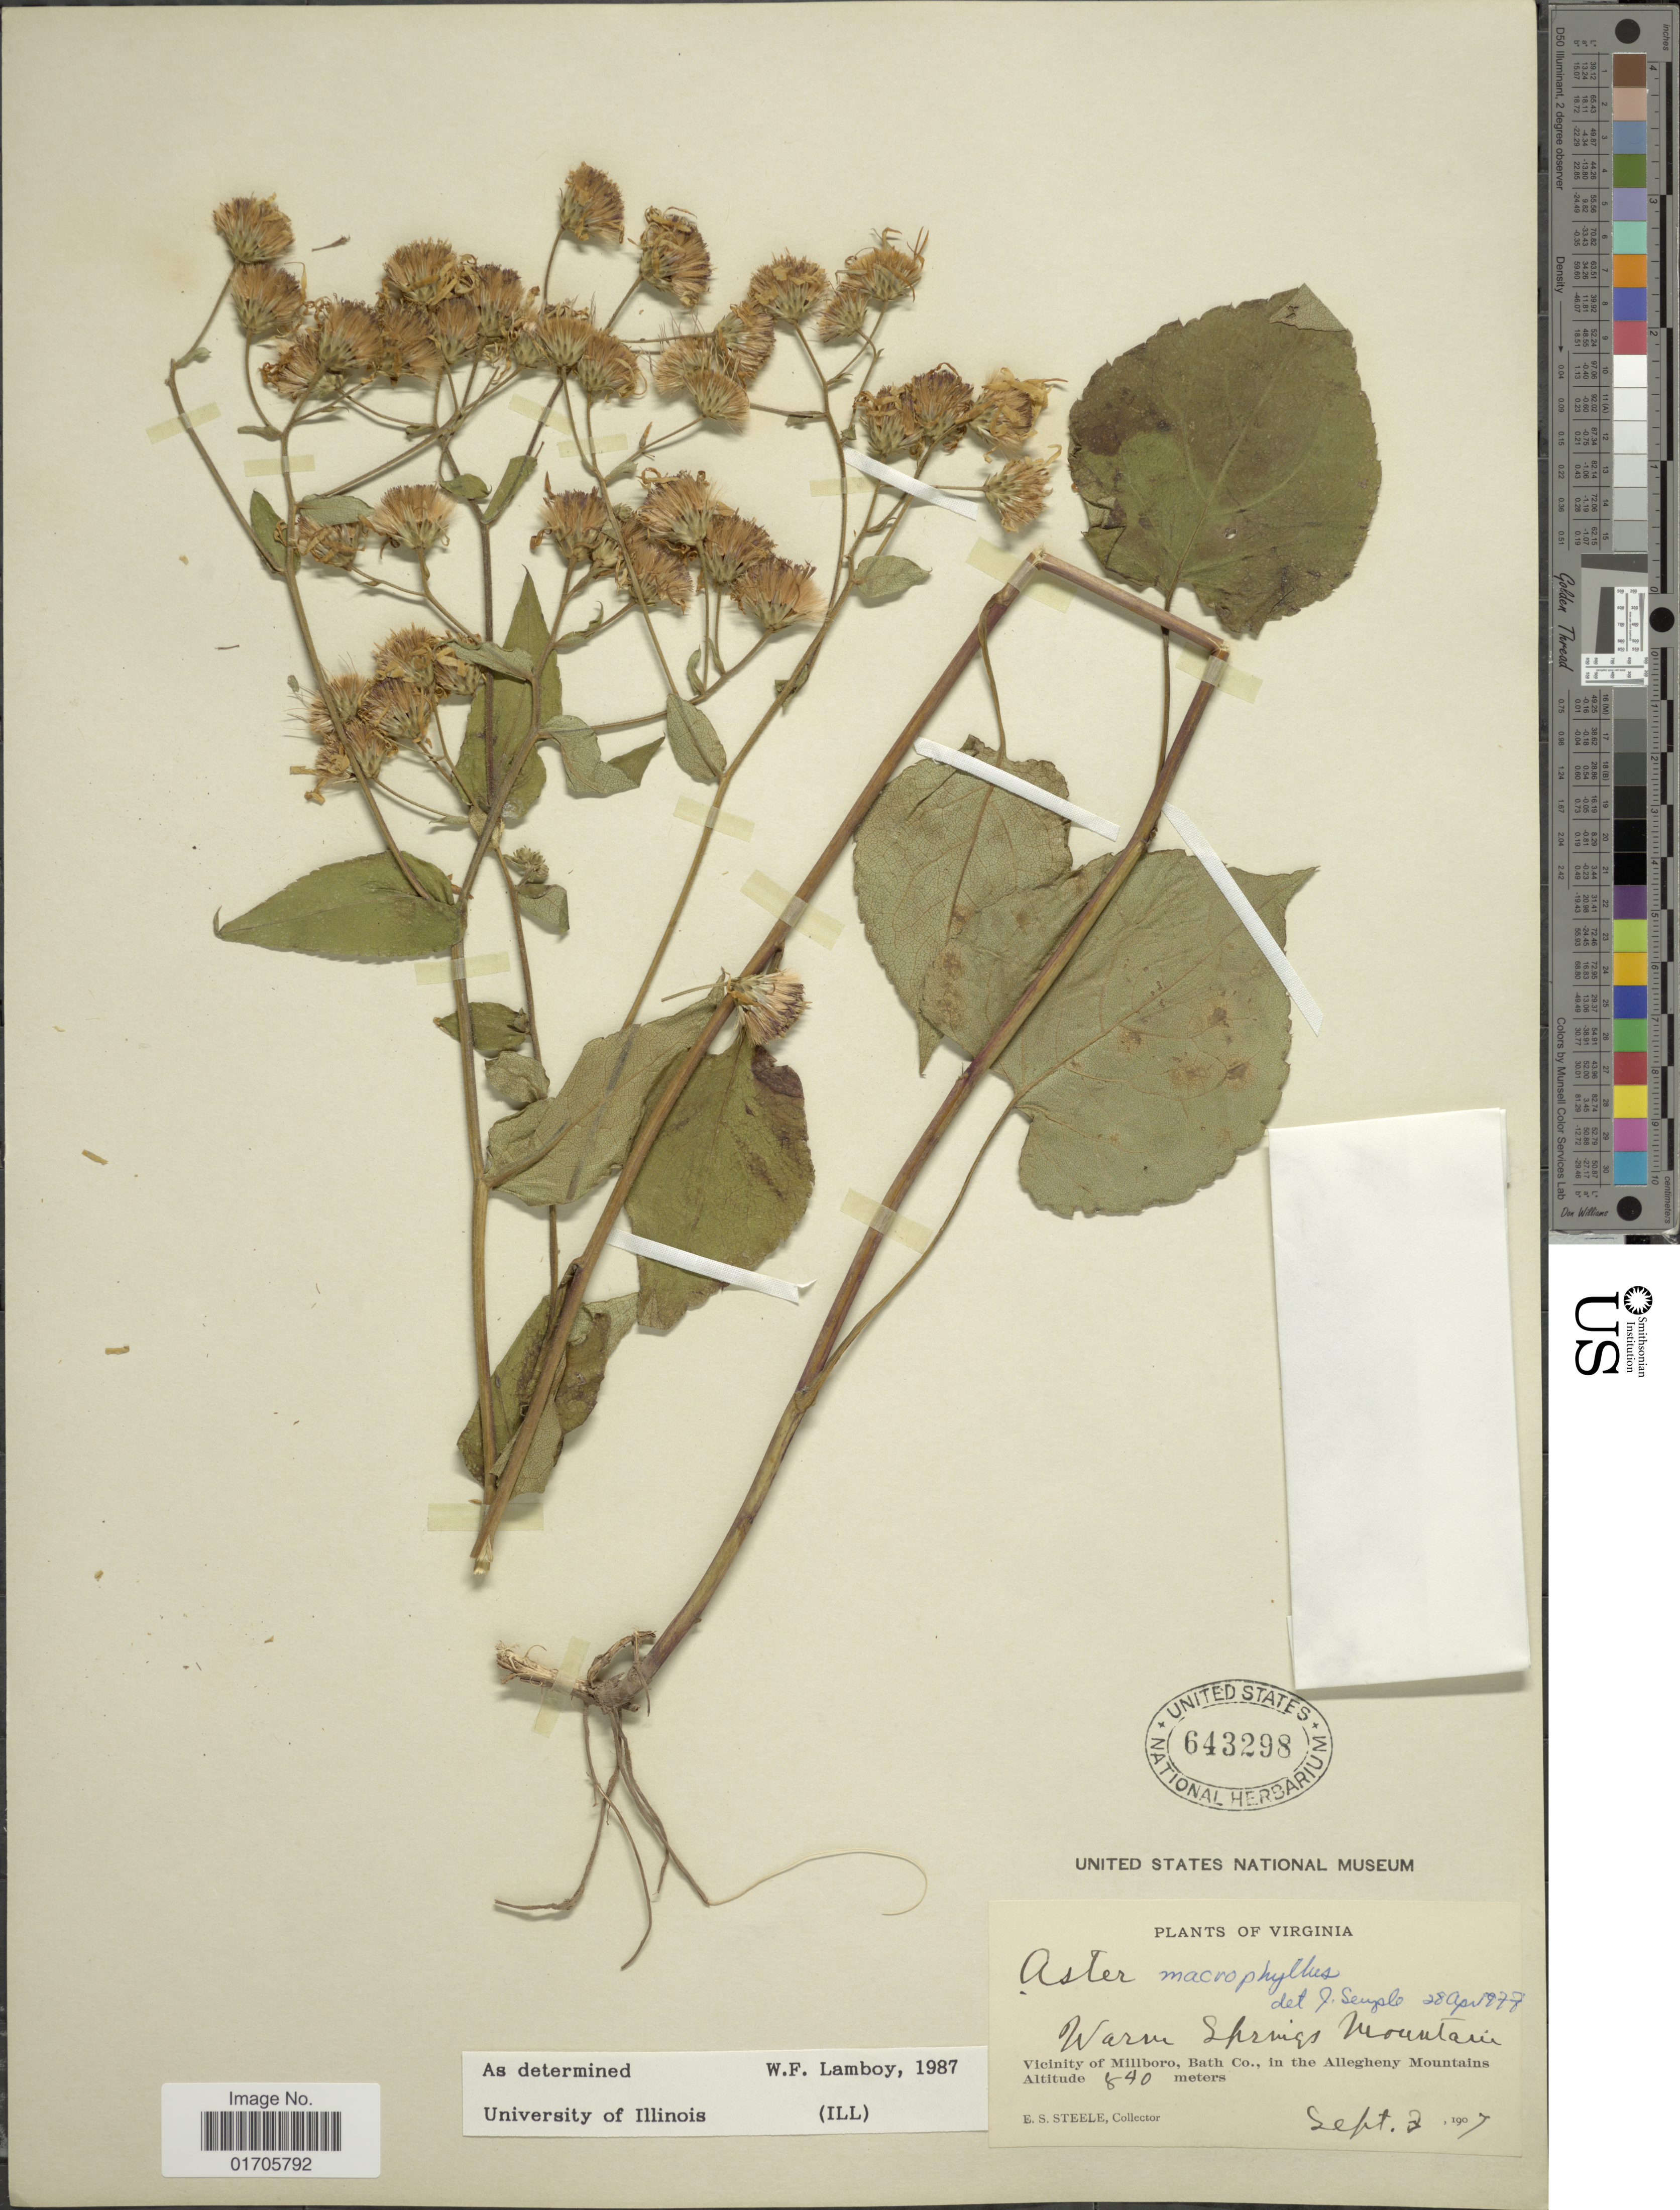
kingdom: Plantae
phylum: Tracheophyta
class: Magnoliopsida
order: Asterales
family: Asteraceae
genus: Eurybia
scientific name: Eurybia macrophylla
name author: (L.) Cass.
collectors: E. Steele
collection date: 1907-09-02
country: United States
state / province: Virginia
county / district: Bath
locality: Virginia. Warm Springs Mountains. Vicinity of Millboro, Bath Co., in the Allegheny Mountains.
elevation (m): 840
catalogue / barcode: US 643298